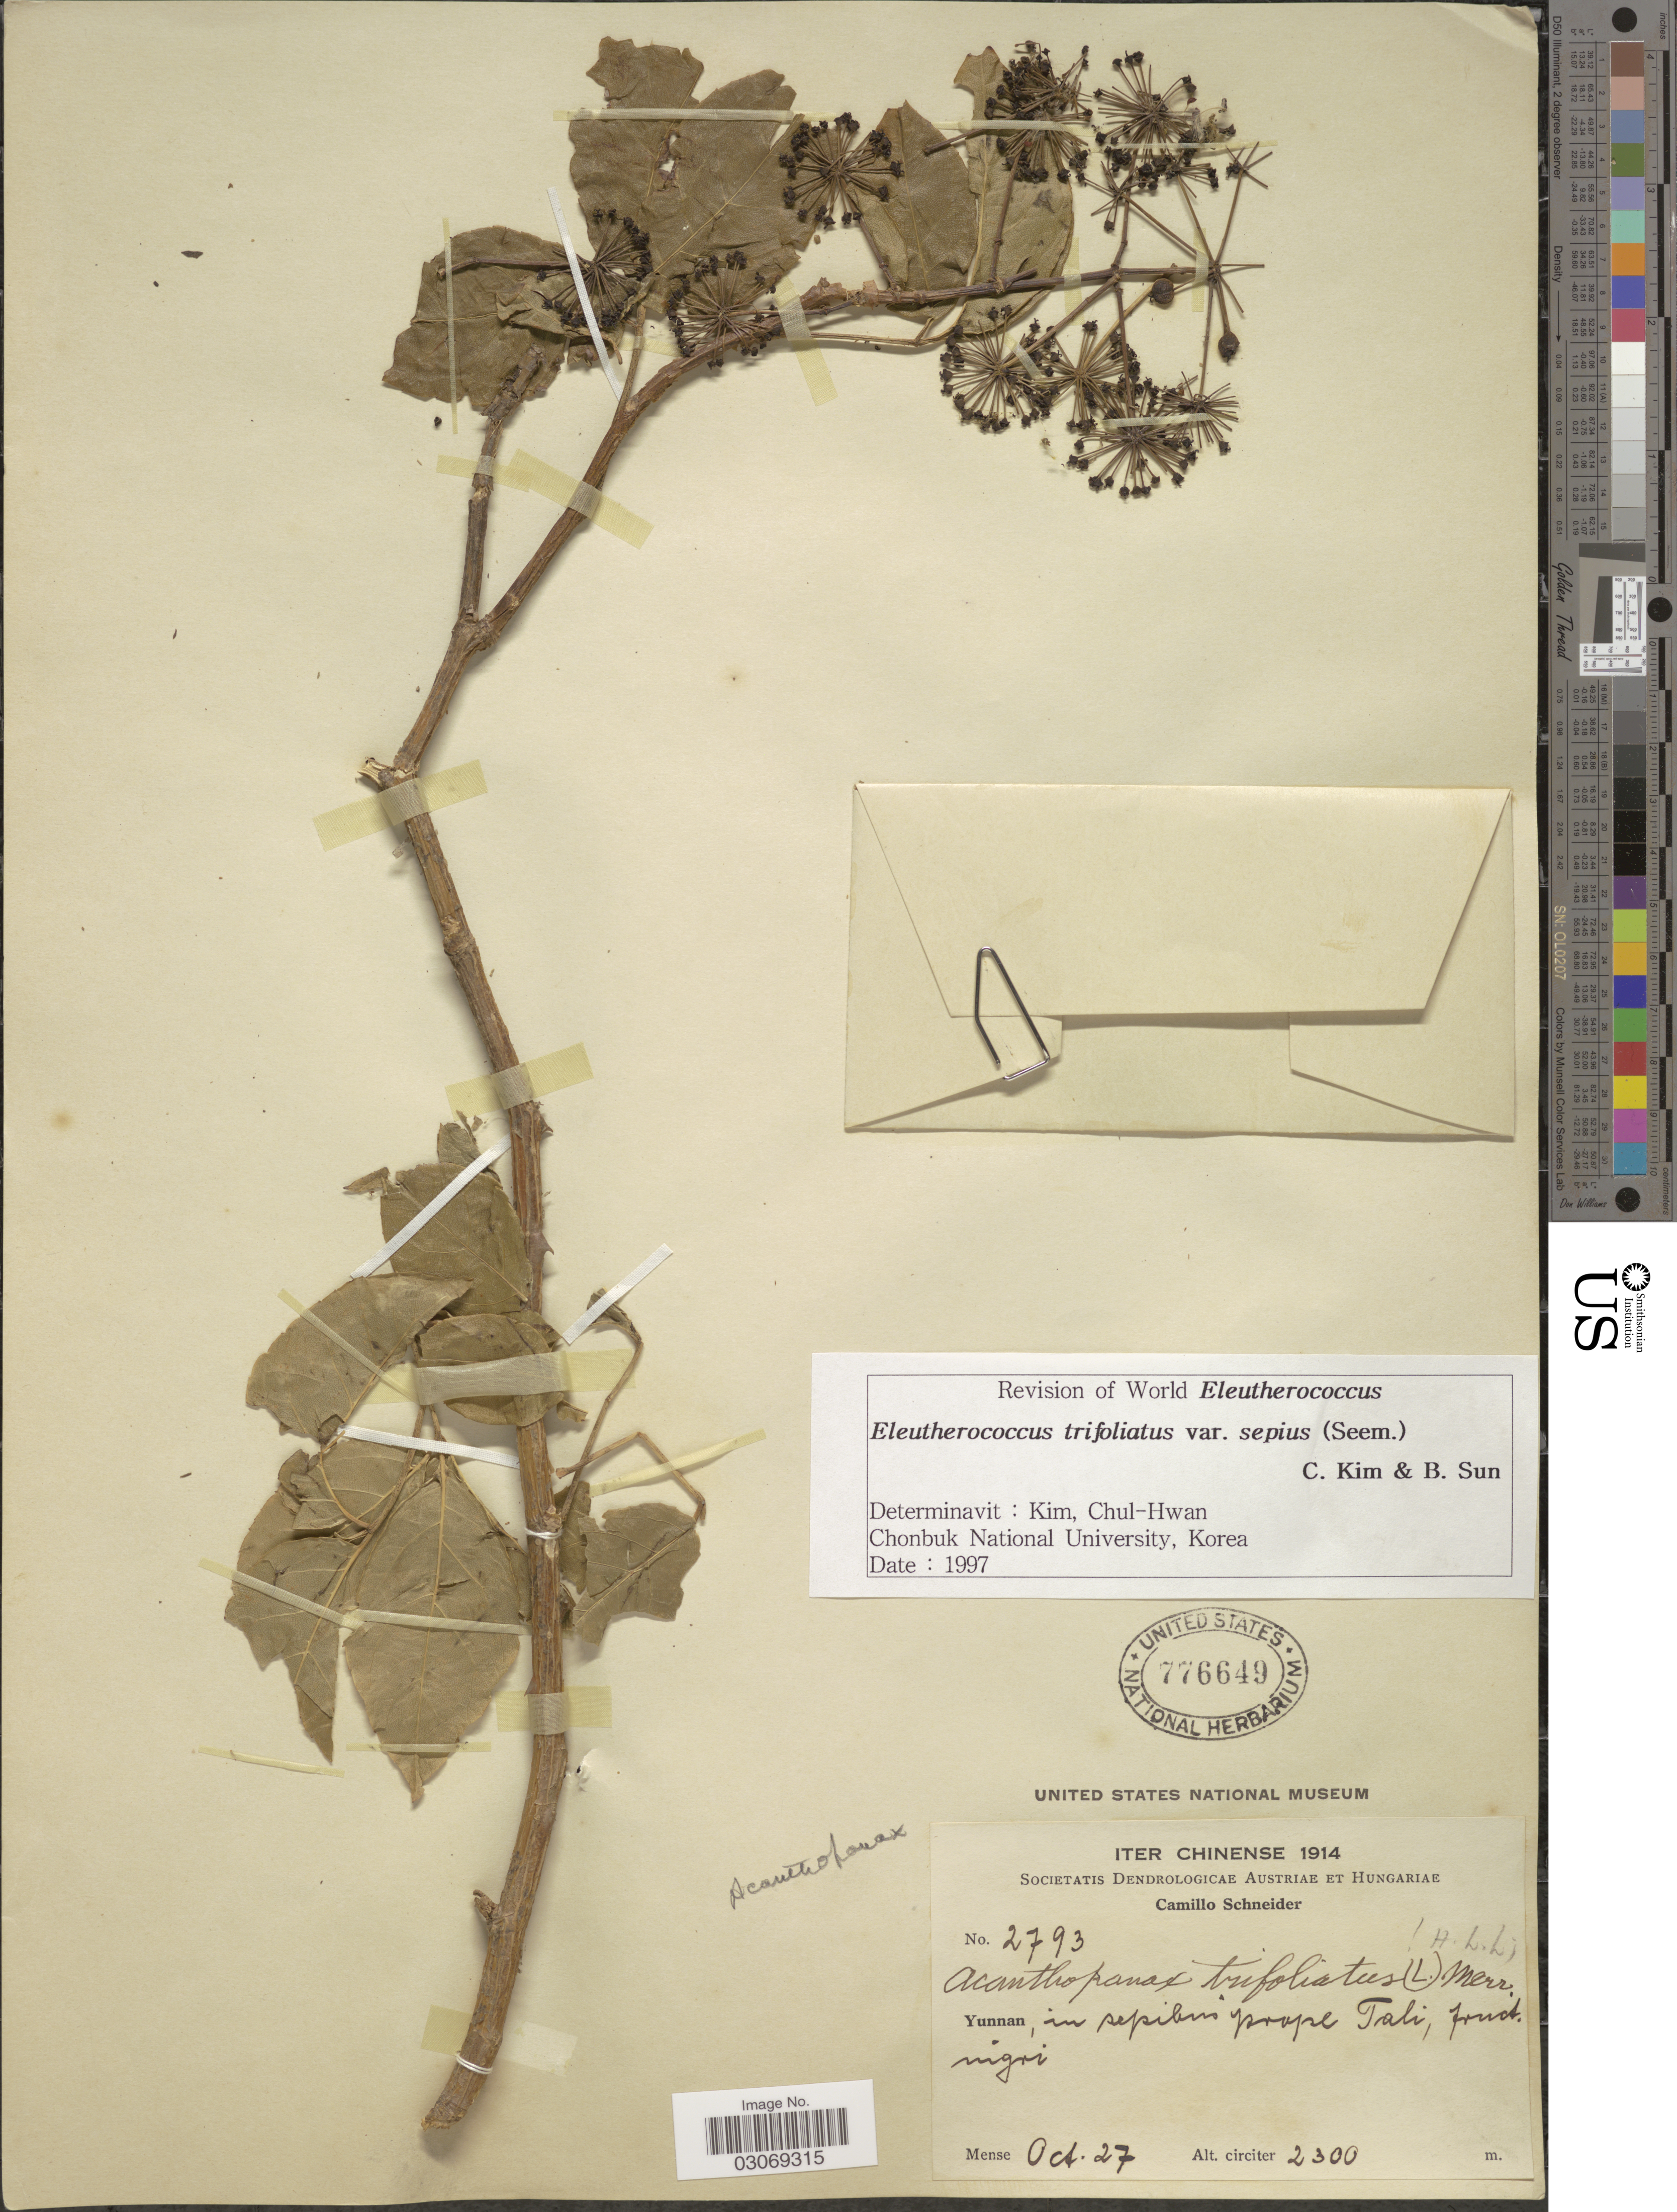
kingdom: Plantae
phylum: Tracheophyta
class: Magnoliopsida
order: Apiales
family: Araliaceae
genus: Eleutherococcus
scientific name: Eleutherococcus trifoliatus var. sepius (Seem.) C. Kim & B. Sun comb. & stat nov. ined.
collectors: C. K. Schneider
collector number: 2793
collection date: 1914-10-27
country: China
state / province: Yunnan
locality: In sepibus prope Tali, prope nigri.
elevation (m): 2300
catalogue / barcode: US 776649